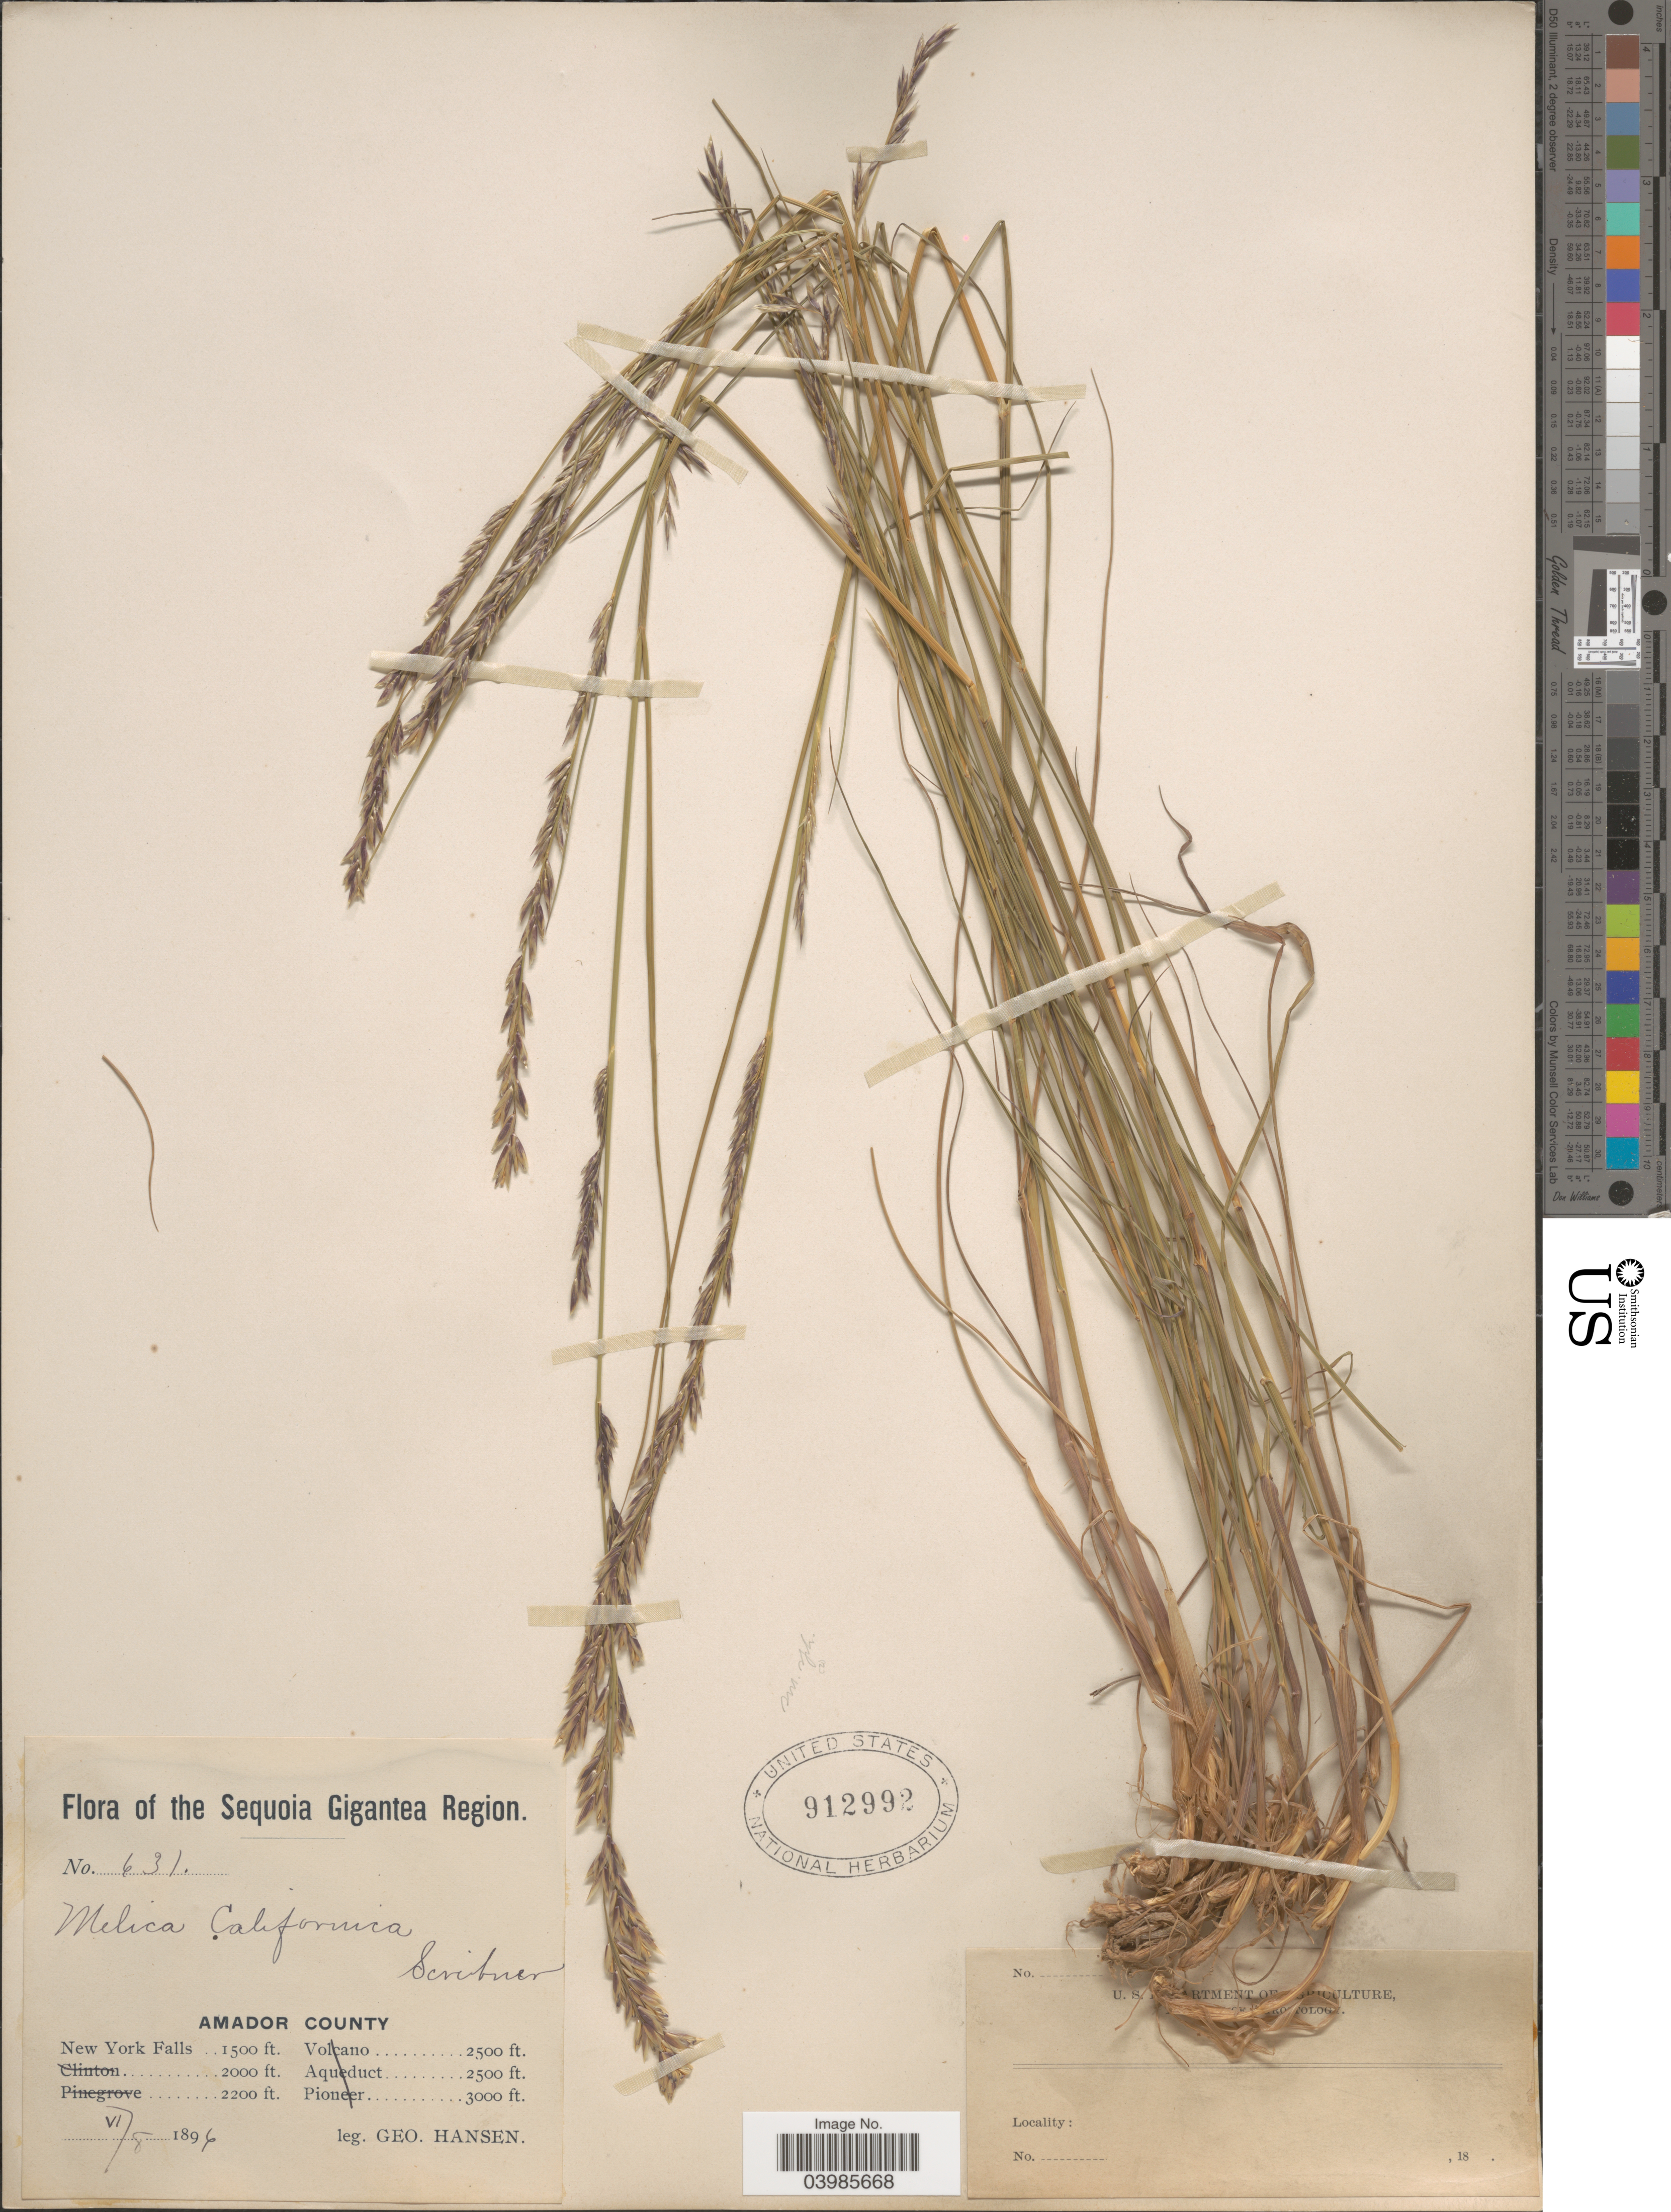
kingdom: Plantae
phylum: Tracheophyta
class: Liliopsida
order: Poales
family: Poaceae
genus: Melica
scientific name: Melica californica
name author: Scribn.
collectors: G. Hansen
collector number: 631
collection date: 1896-06-08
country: United States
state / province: California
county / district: Amador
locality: The Sequoia Gigantea Region. Amador County. New York Falls.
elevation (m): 457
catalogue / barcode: US 912992